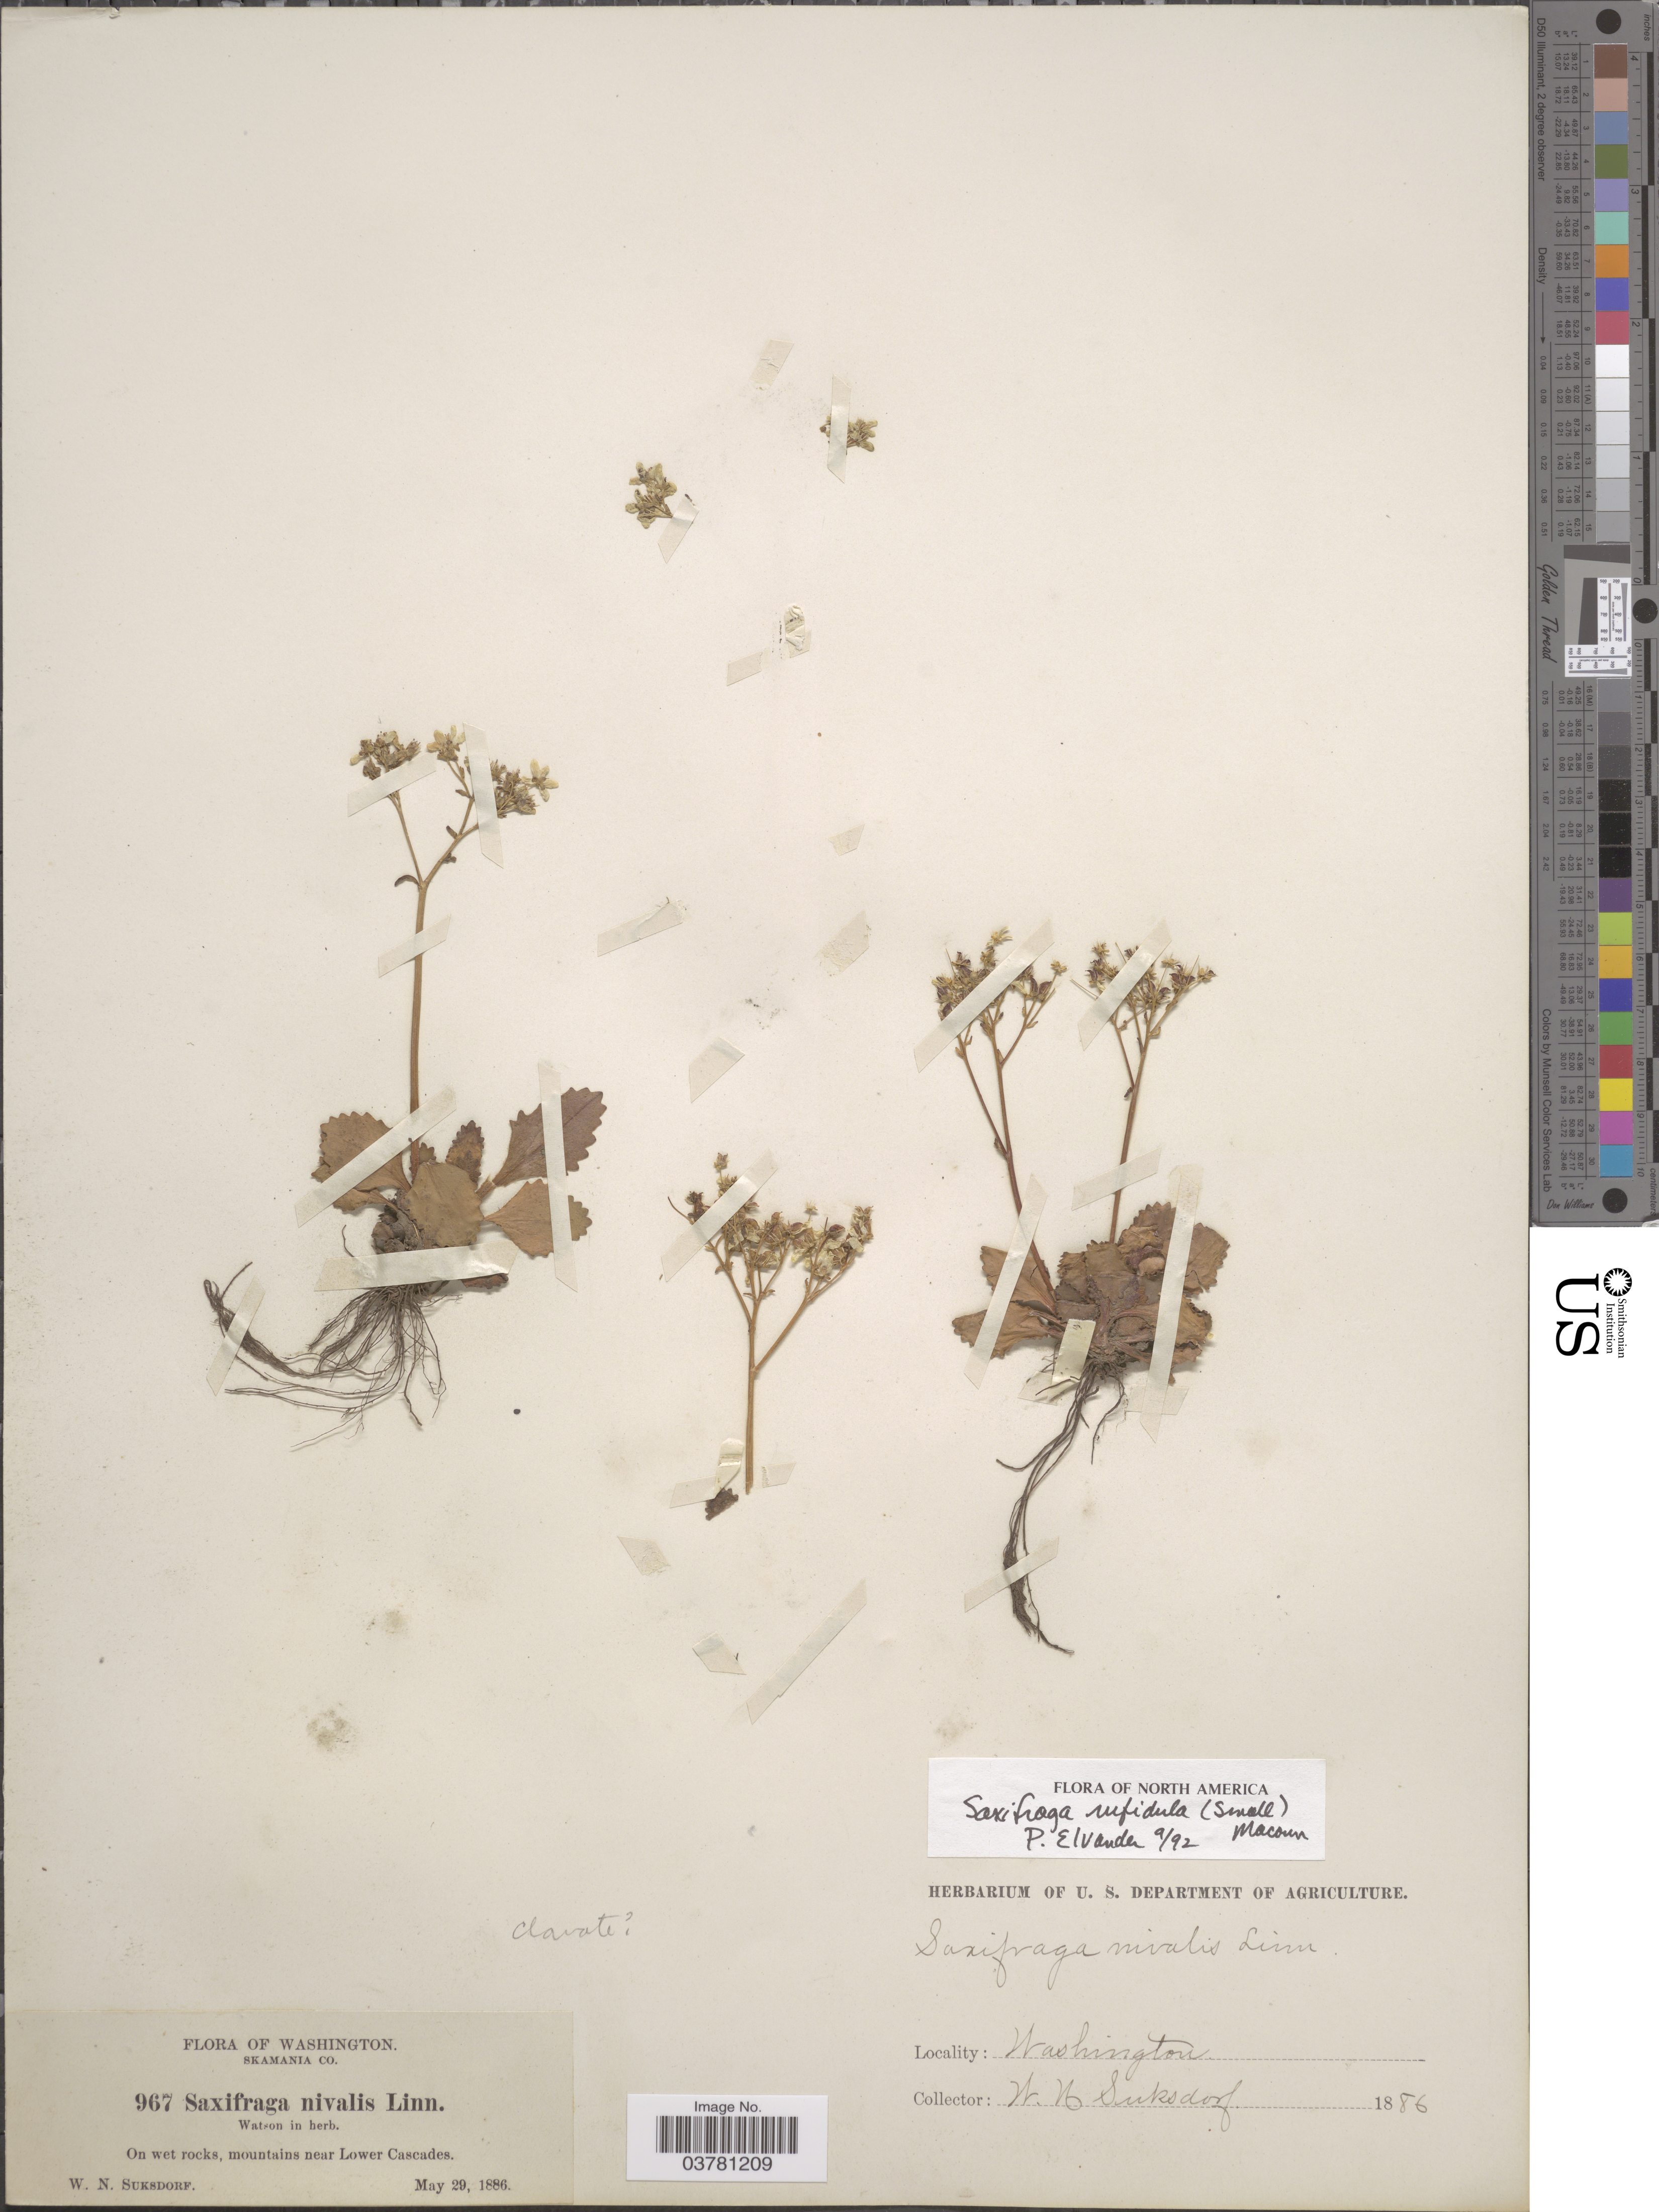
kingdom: Plantae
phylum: Tracheophyta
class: Magnoliopsida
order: Saxifragales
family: Saxifragaceae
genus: Micranthes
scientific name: Micranthes rufidula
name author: Small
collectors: W. N. Suksdorf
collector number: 967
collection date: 1886-05-29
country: United States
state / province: Washington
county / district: Skamania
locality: Skamania Co. On wet rocks, mountains near Lower Cascades.